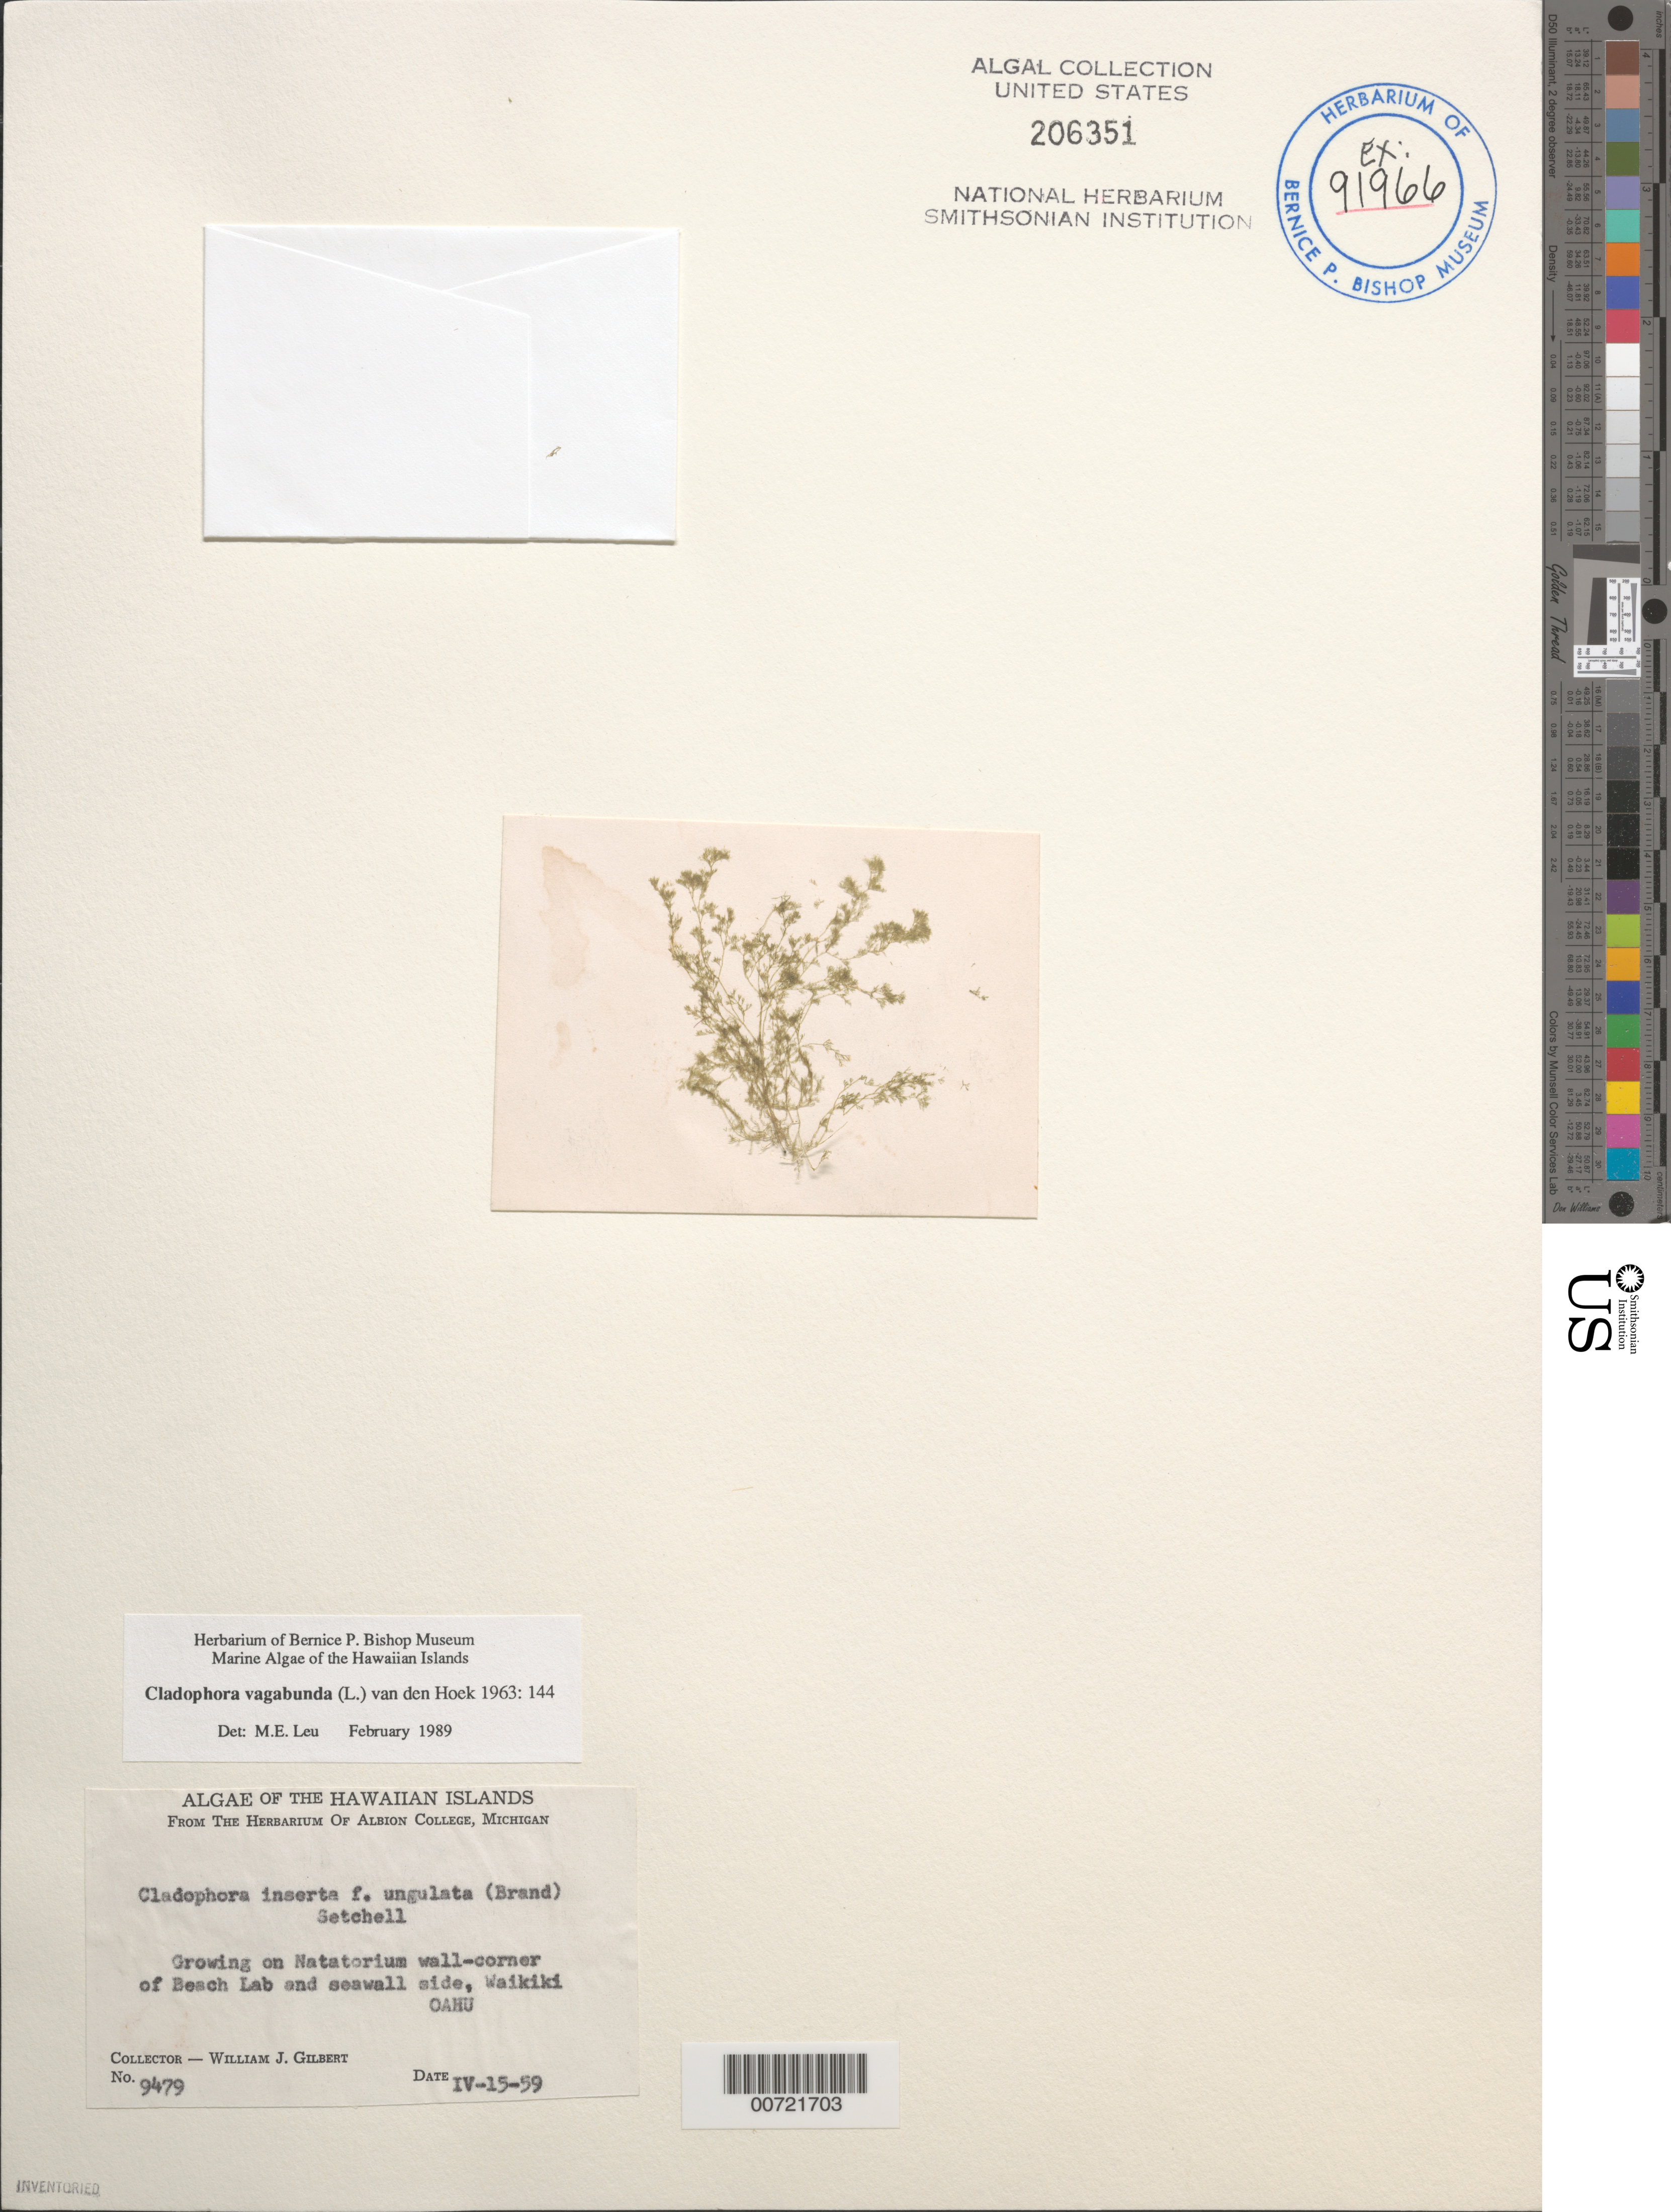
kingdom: Plantae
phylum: Chlorophyta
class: Ulvophyceae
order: Cladophorales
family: Cladophoraceae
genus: Cladophora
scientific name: Cladophora vagabunda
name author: (L.) C. Hoek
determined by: Leu, M. E.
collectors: W. J. Gilbert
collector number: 9479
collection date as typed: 15 Apr 1959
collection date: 1959-04-15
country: United States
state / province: Hawaii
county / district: Honolulu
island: Oahu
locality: Waikiki, Natatorium wall, corner of Beach Laboratory and seaward side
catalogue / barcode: US 206351